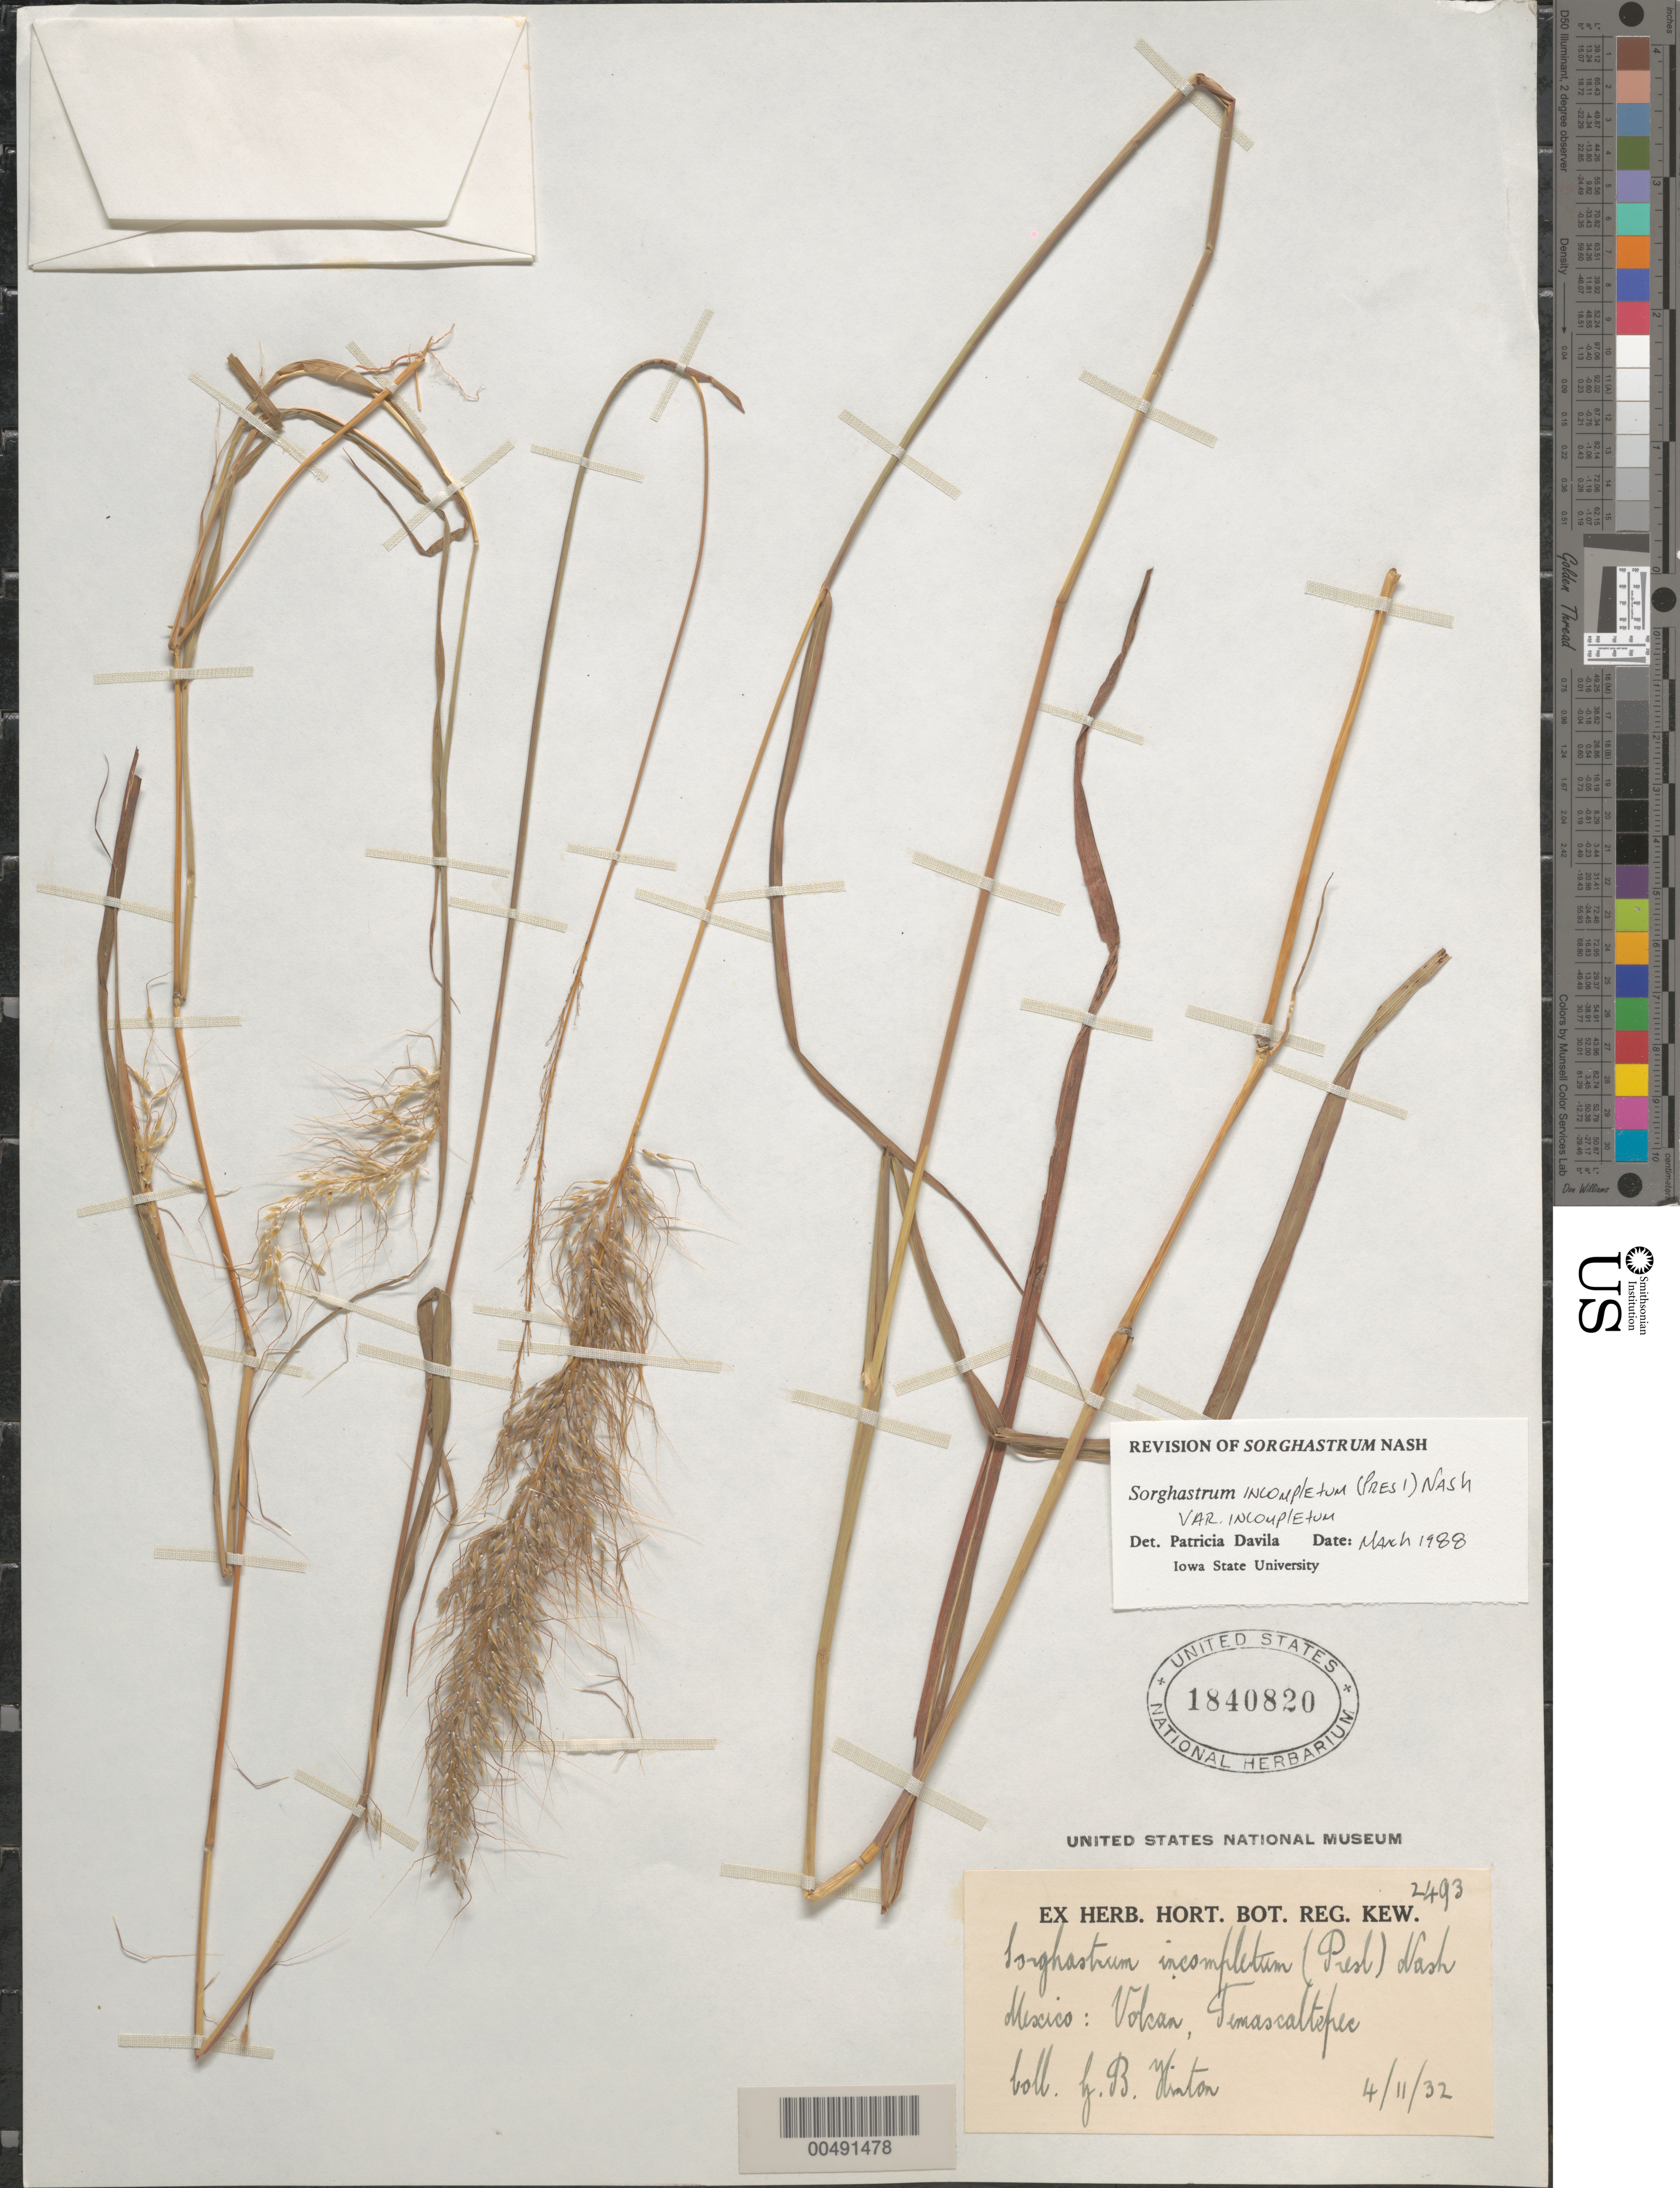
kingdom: Plantae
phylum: Tracheophyta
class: Liliopsida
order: Poales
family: Poaceae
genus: Sorghastrum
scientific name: Sorghastrum incompletum var. incompletum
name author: (J. Presl) Nash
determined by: Dávila, P. D.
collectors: G. B. Hinton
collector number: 2493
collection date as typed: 4 Nov 1932 or 11 Apr 1932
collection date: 1932-04-11 or 1932-11-04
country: Mexico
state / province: México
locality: Volcan, Temascaltepec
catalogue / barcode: US 1840820